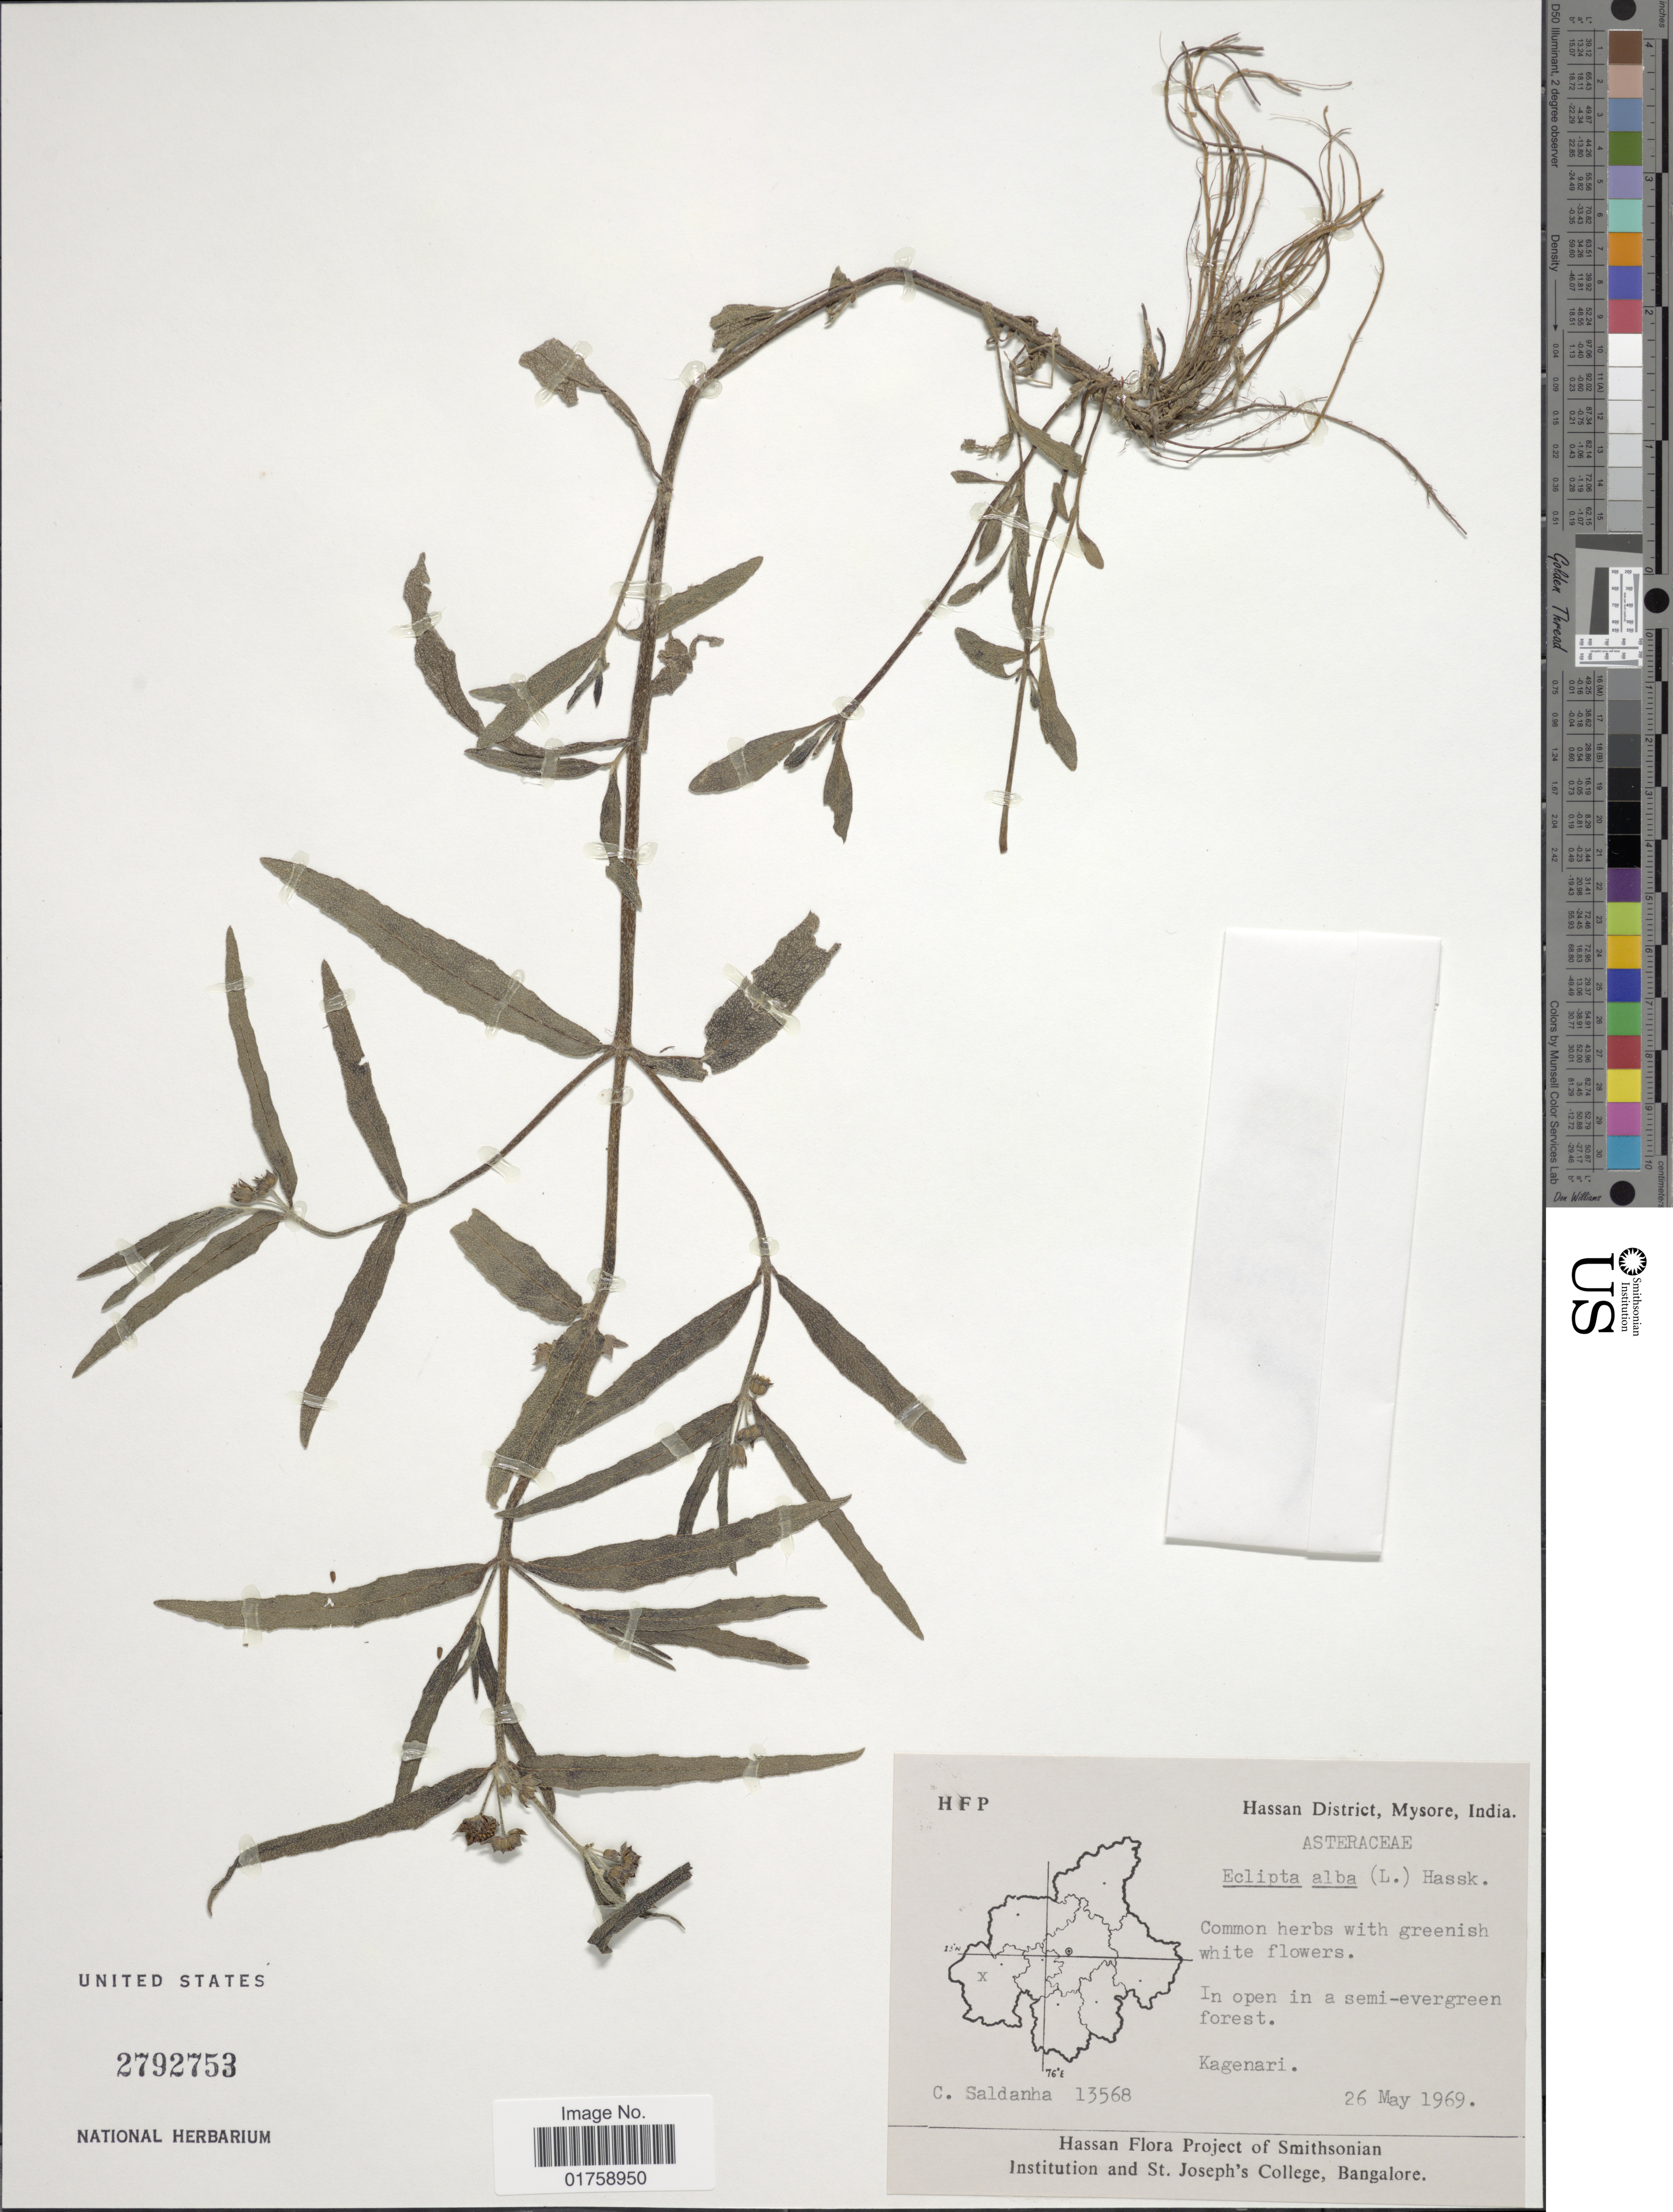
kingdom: Plantae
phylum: Tracheophyta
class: Magnoliopsida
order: Asterales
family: Asteraceae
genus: Eclipta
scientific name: Eclipta alba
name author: (L.) Hassk.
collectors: C. Saldanha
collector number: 13568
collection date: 1969-05-26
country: India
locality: Hassan District, Mysore, India. In open in a semi-evergreen forest. Kagenari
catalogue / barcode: US 2792753